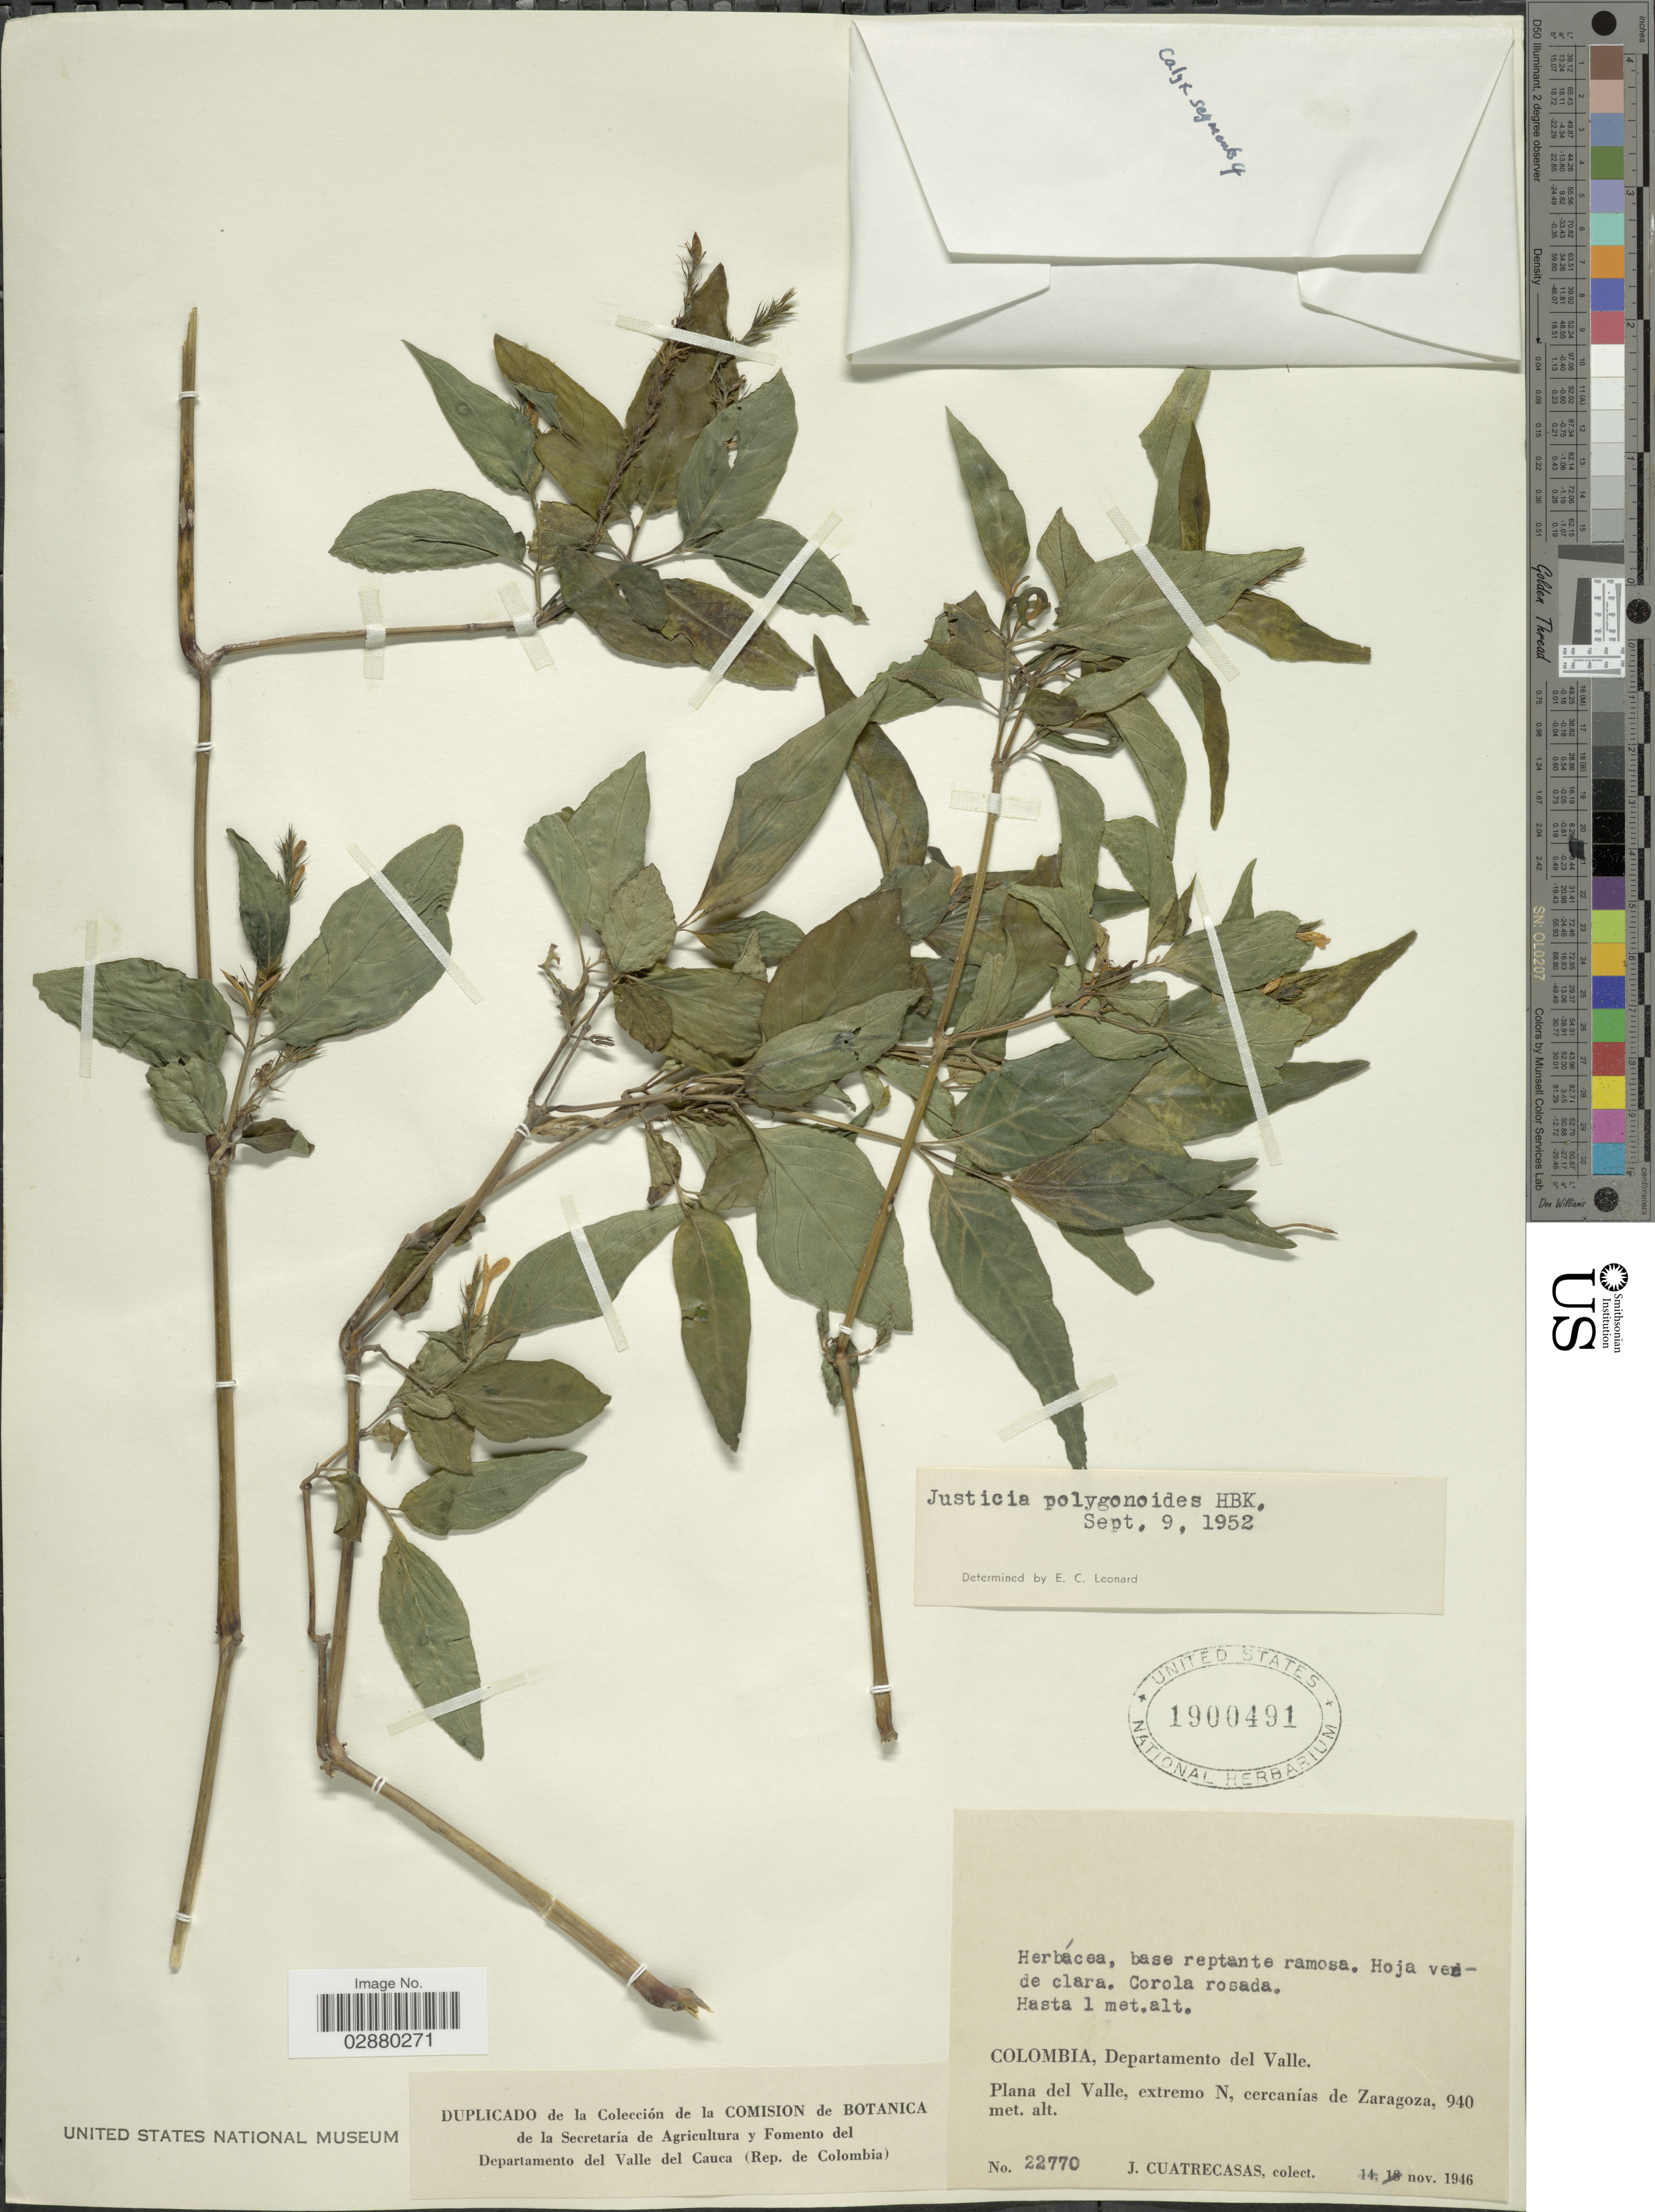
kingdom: Plantae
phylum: Tracheophyta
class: Magnoliopsida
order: Lamiales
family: Acanthaceae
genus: Justicia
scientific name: Justicia polygonoides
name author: Kunth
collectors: J. Cuatrecasas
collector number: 22770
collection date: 1946-11-14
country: Colombia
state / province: Valle del Cauca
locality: Departamento del Valle, Plana del Valle, extremo N, cercanías de Zaragoza.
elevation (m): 940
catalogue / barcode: US 1900491